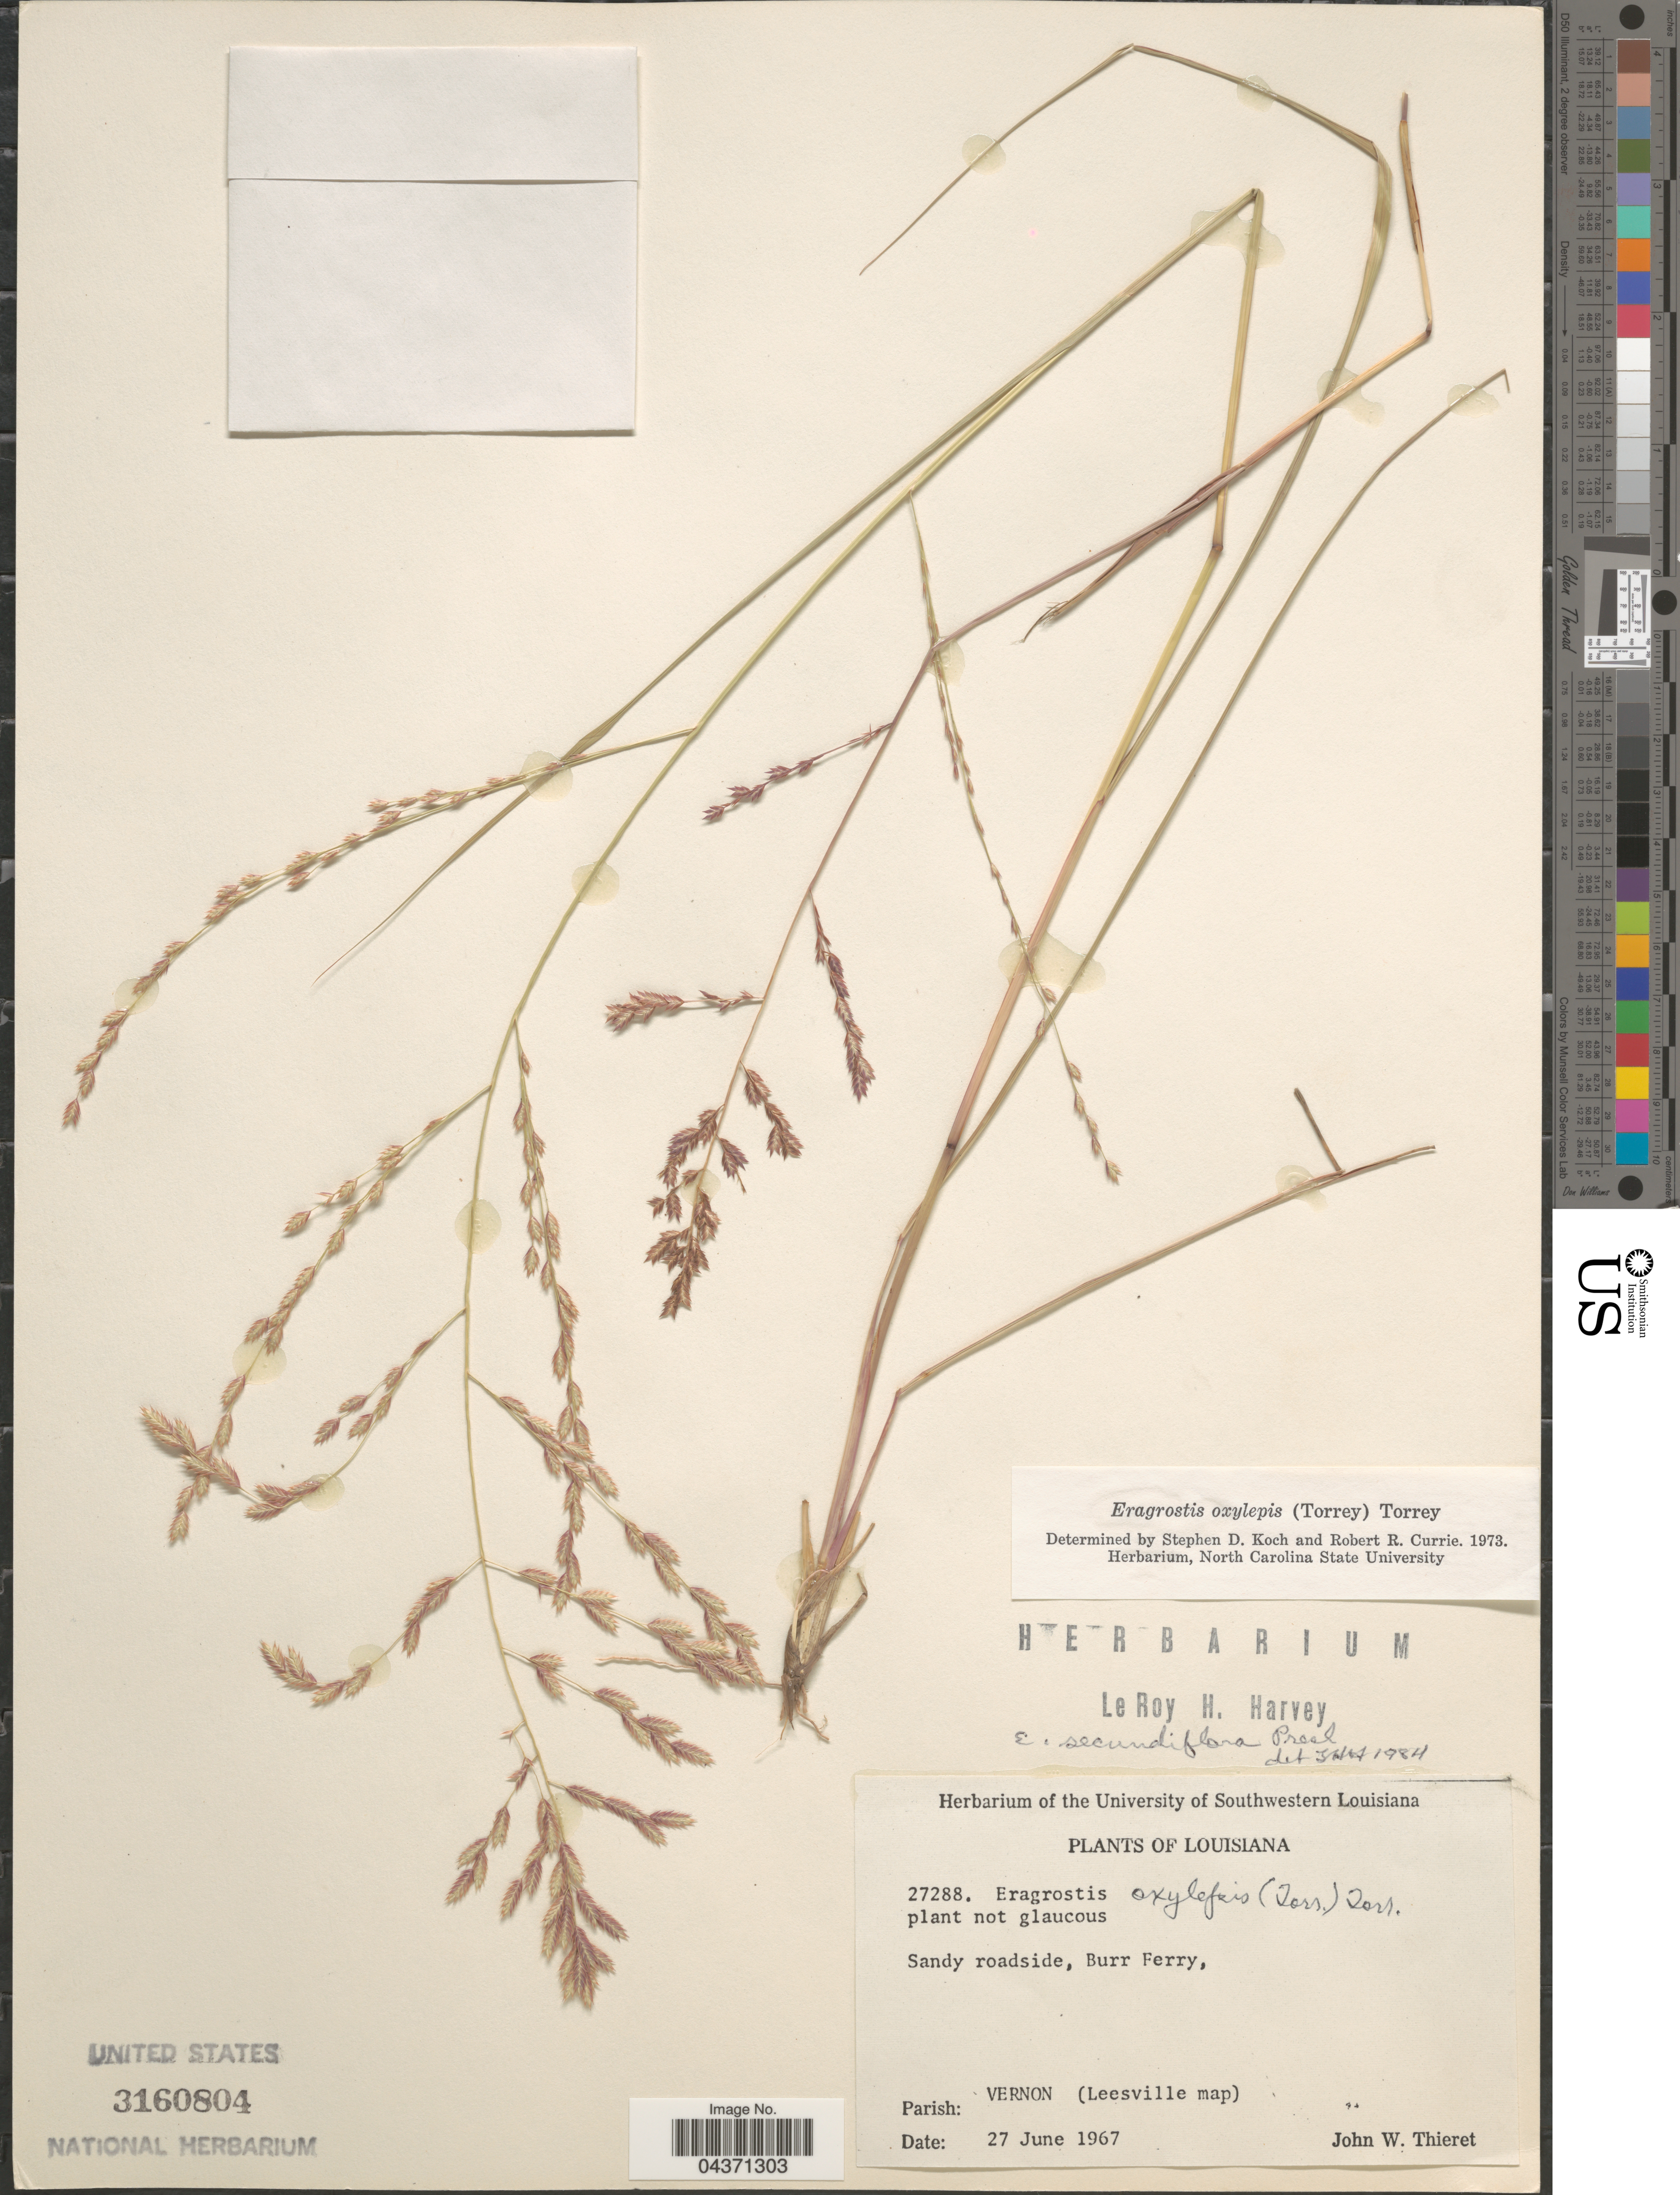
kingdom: Plantae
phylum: Tracheophyta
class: Liliopsida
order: Poales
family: Poaceae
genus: Eragrostis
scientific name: Eragrostis secundiflora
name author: J. Presl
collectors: J. W. Thieret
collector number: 27288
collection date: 1967-06-27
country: United States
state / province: Louisiana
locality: Sandy roadside, Burr Ferry, Parish: Vernon (Leesville map).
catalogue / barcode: US 3160804